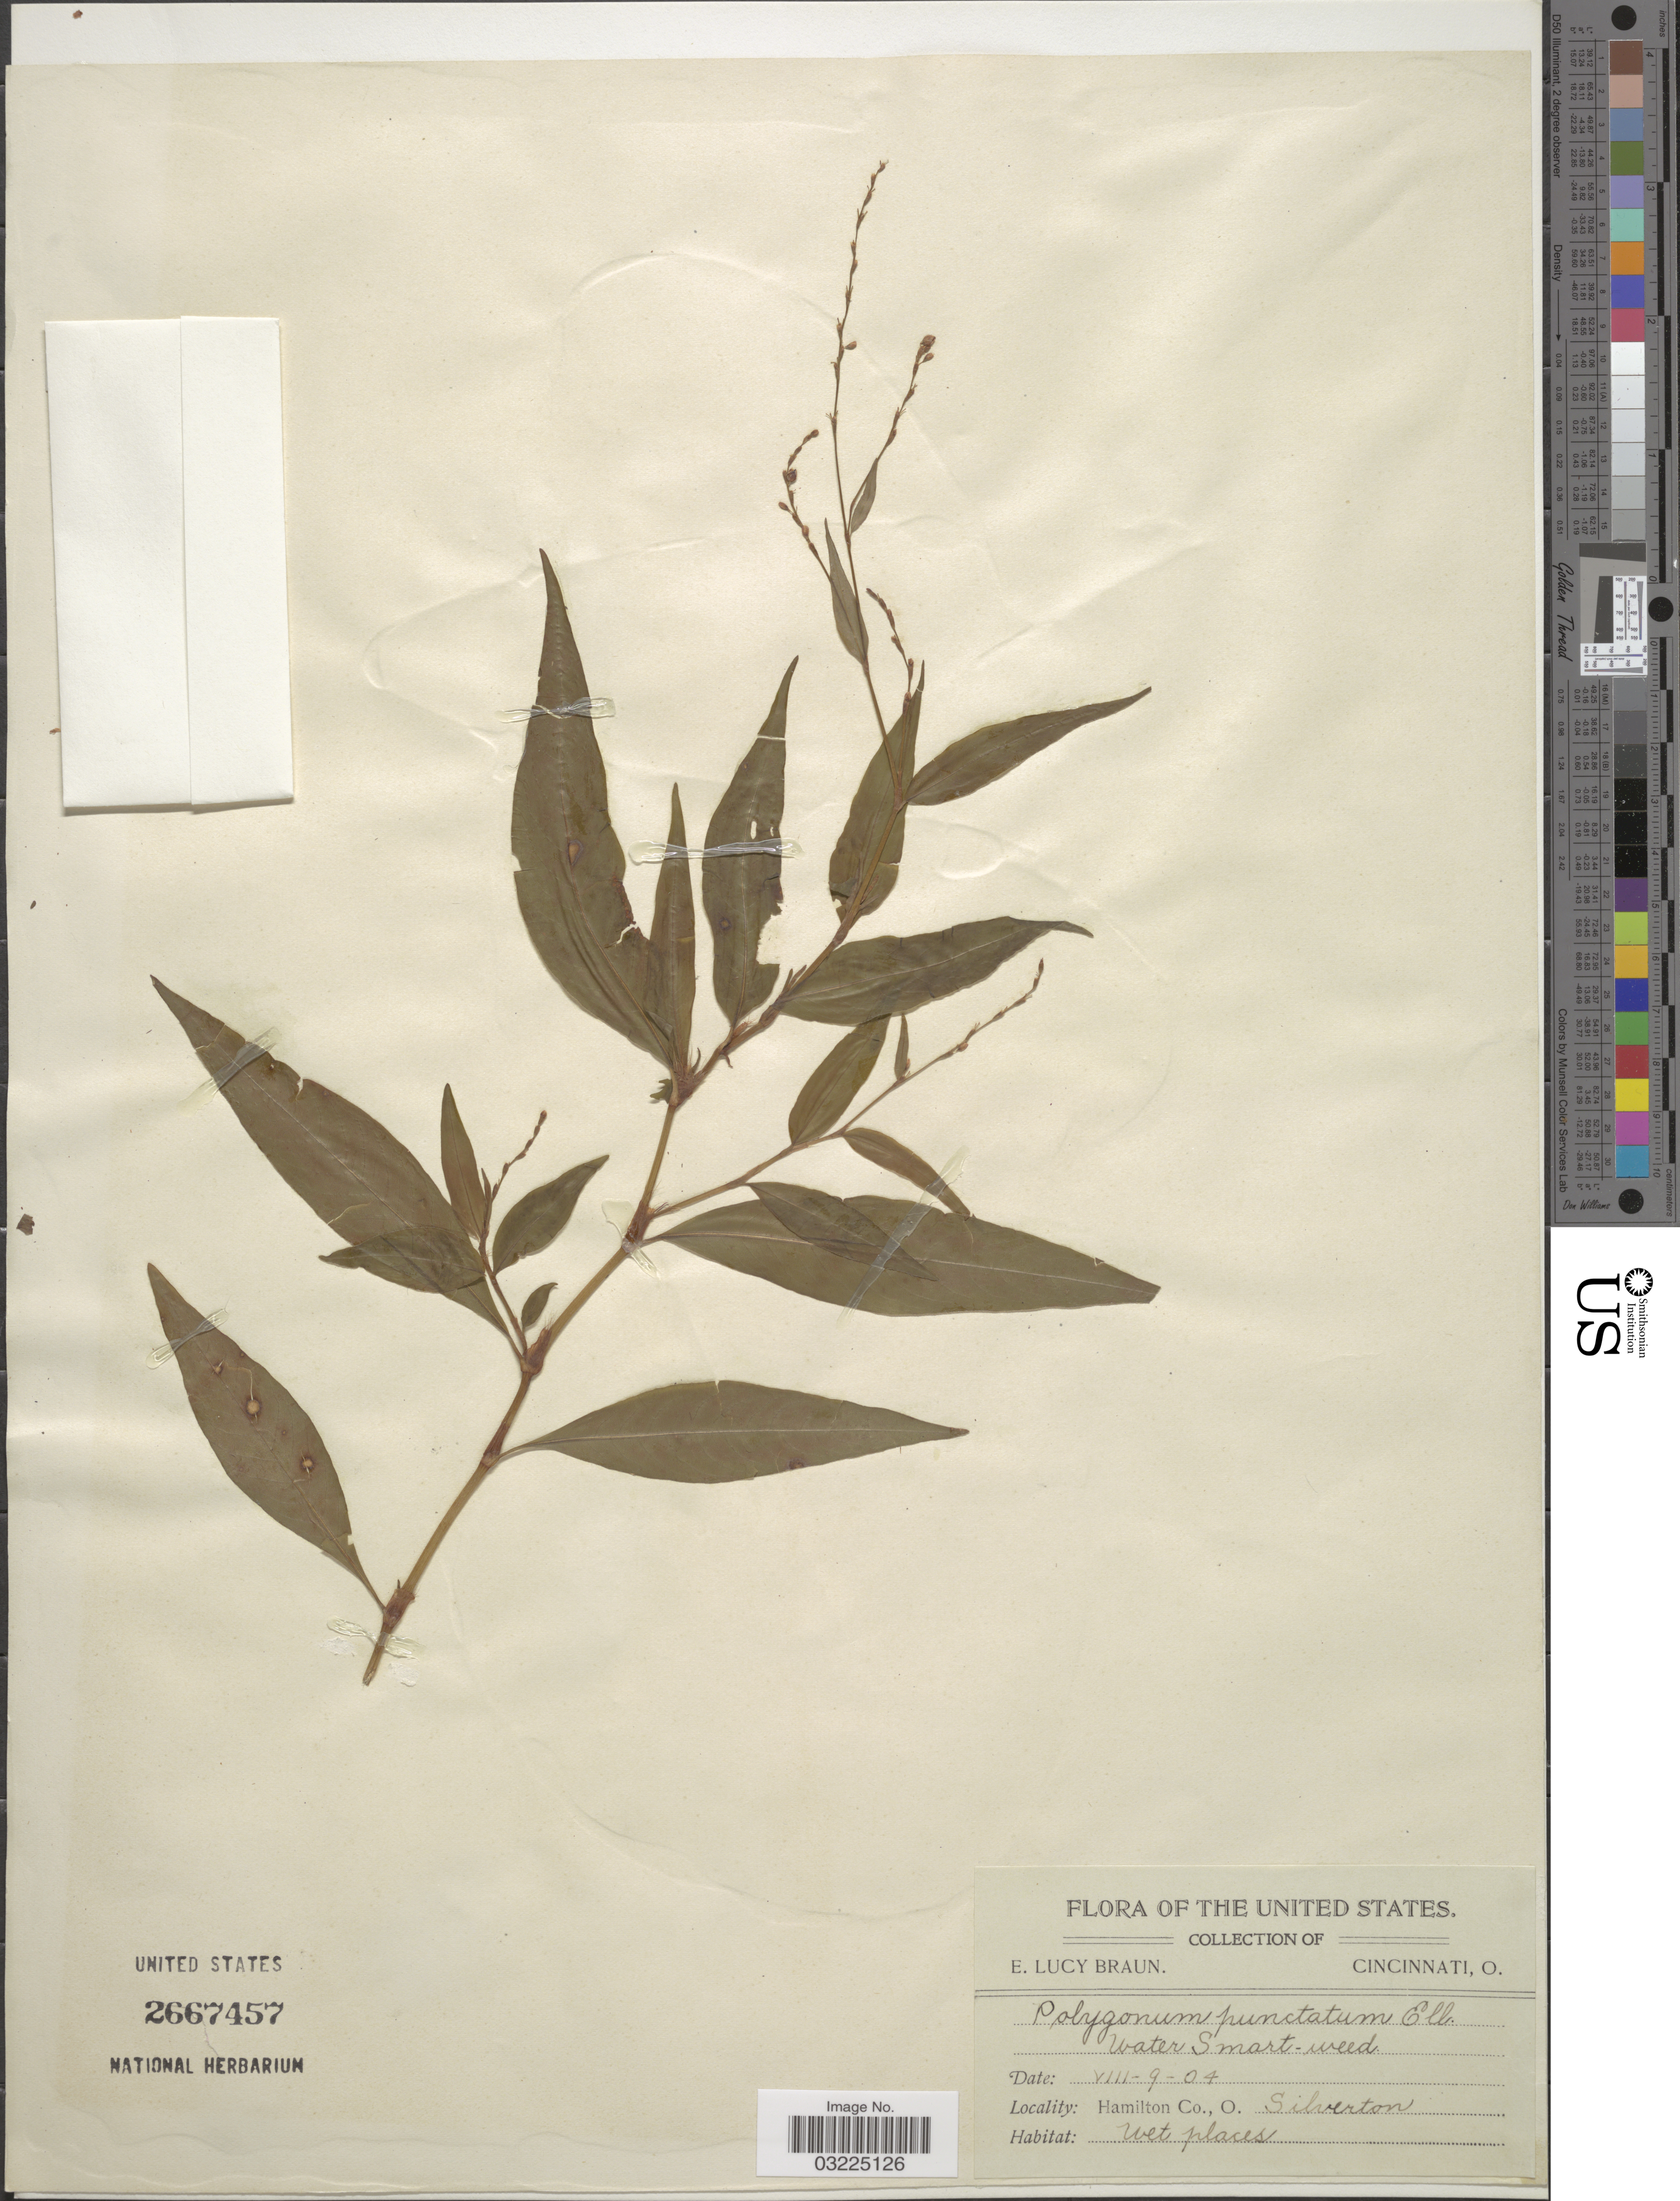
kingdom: Plantae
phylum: Tracheophyta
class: Magnoliopsida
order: Caryophyllales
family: Polygonaceae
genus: Persicaria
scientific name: Persicaria punctata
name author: (Elliott) Small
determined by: Atha, D. E.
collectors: E. L. Braun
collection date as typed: Transcribed d/m/y: 9/8/4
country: United States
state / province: Ohio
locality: Hamilton Co., Silverton.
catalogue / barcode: US 2667457